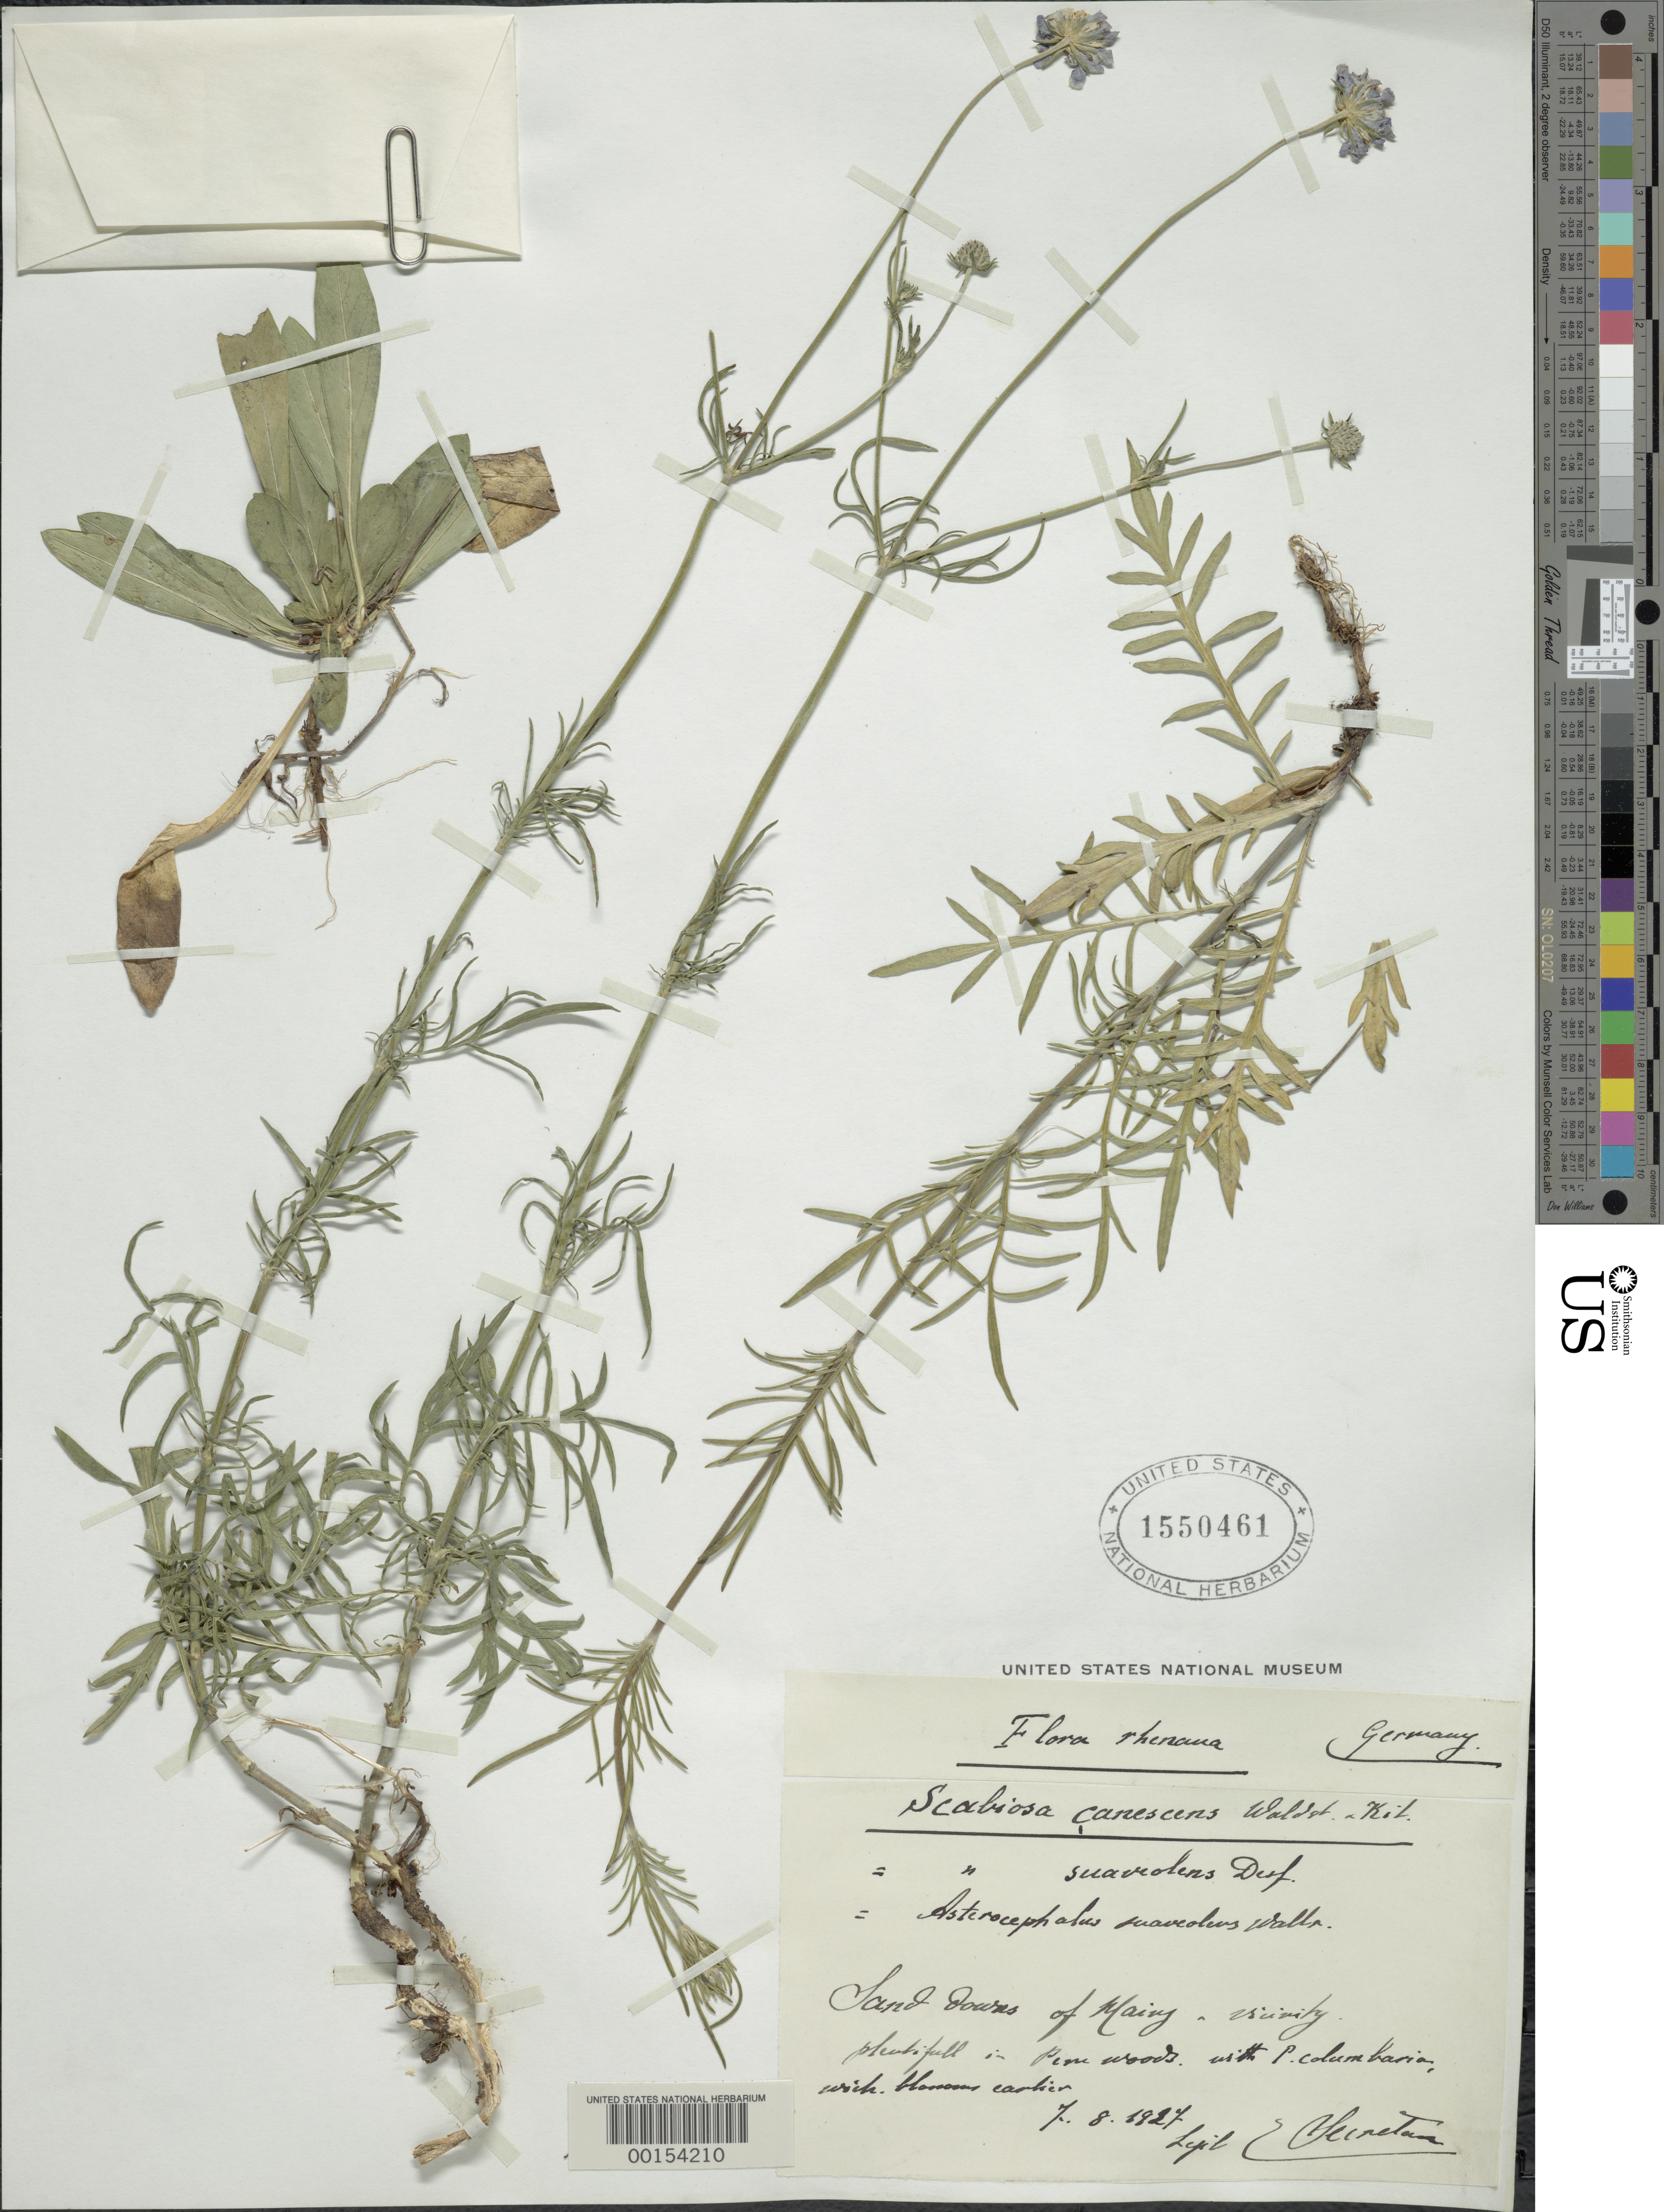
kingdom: Plantae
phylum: Tracheophyta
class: Magnoliopsida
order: Dipsacales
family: Caprifoliaceae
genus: Scabiosa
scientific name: Scabiosa canescens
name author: Waldst. & Kit.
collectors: -. Secretan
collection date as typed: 07 Aug 1827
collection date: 1827-08-07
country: Germany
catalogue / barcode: US 1550461